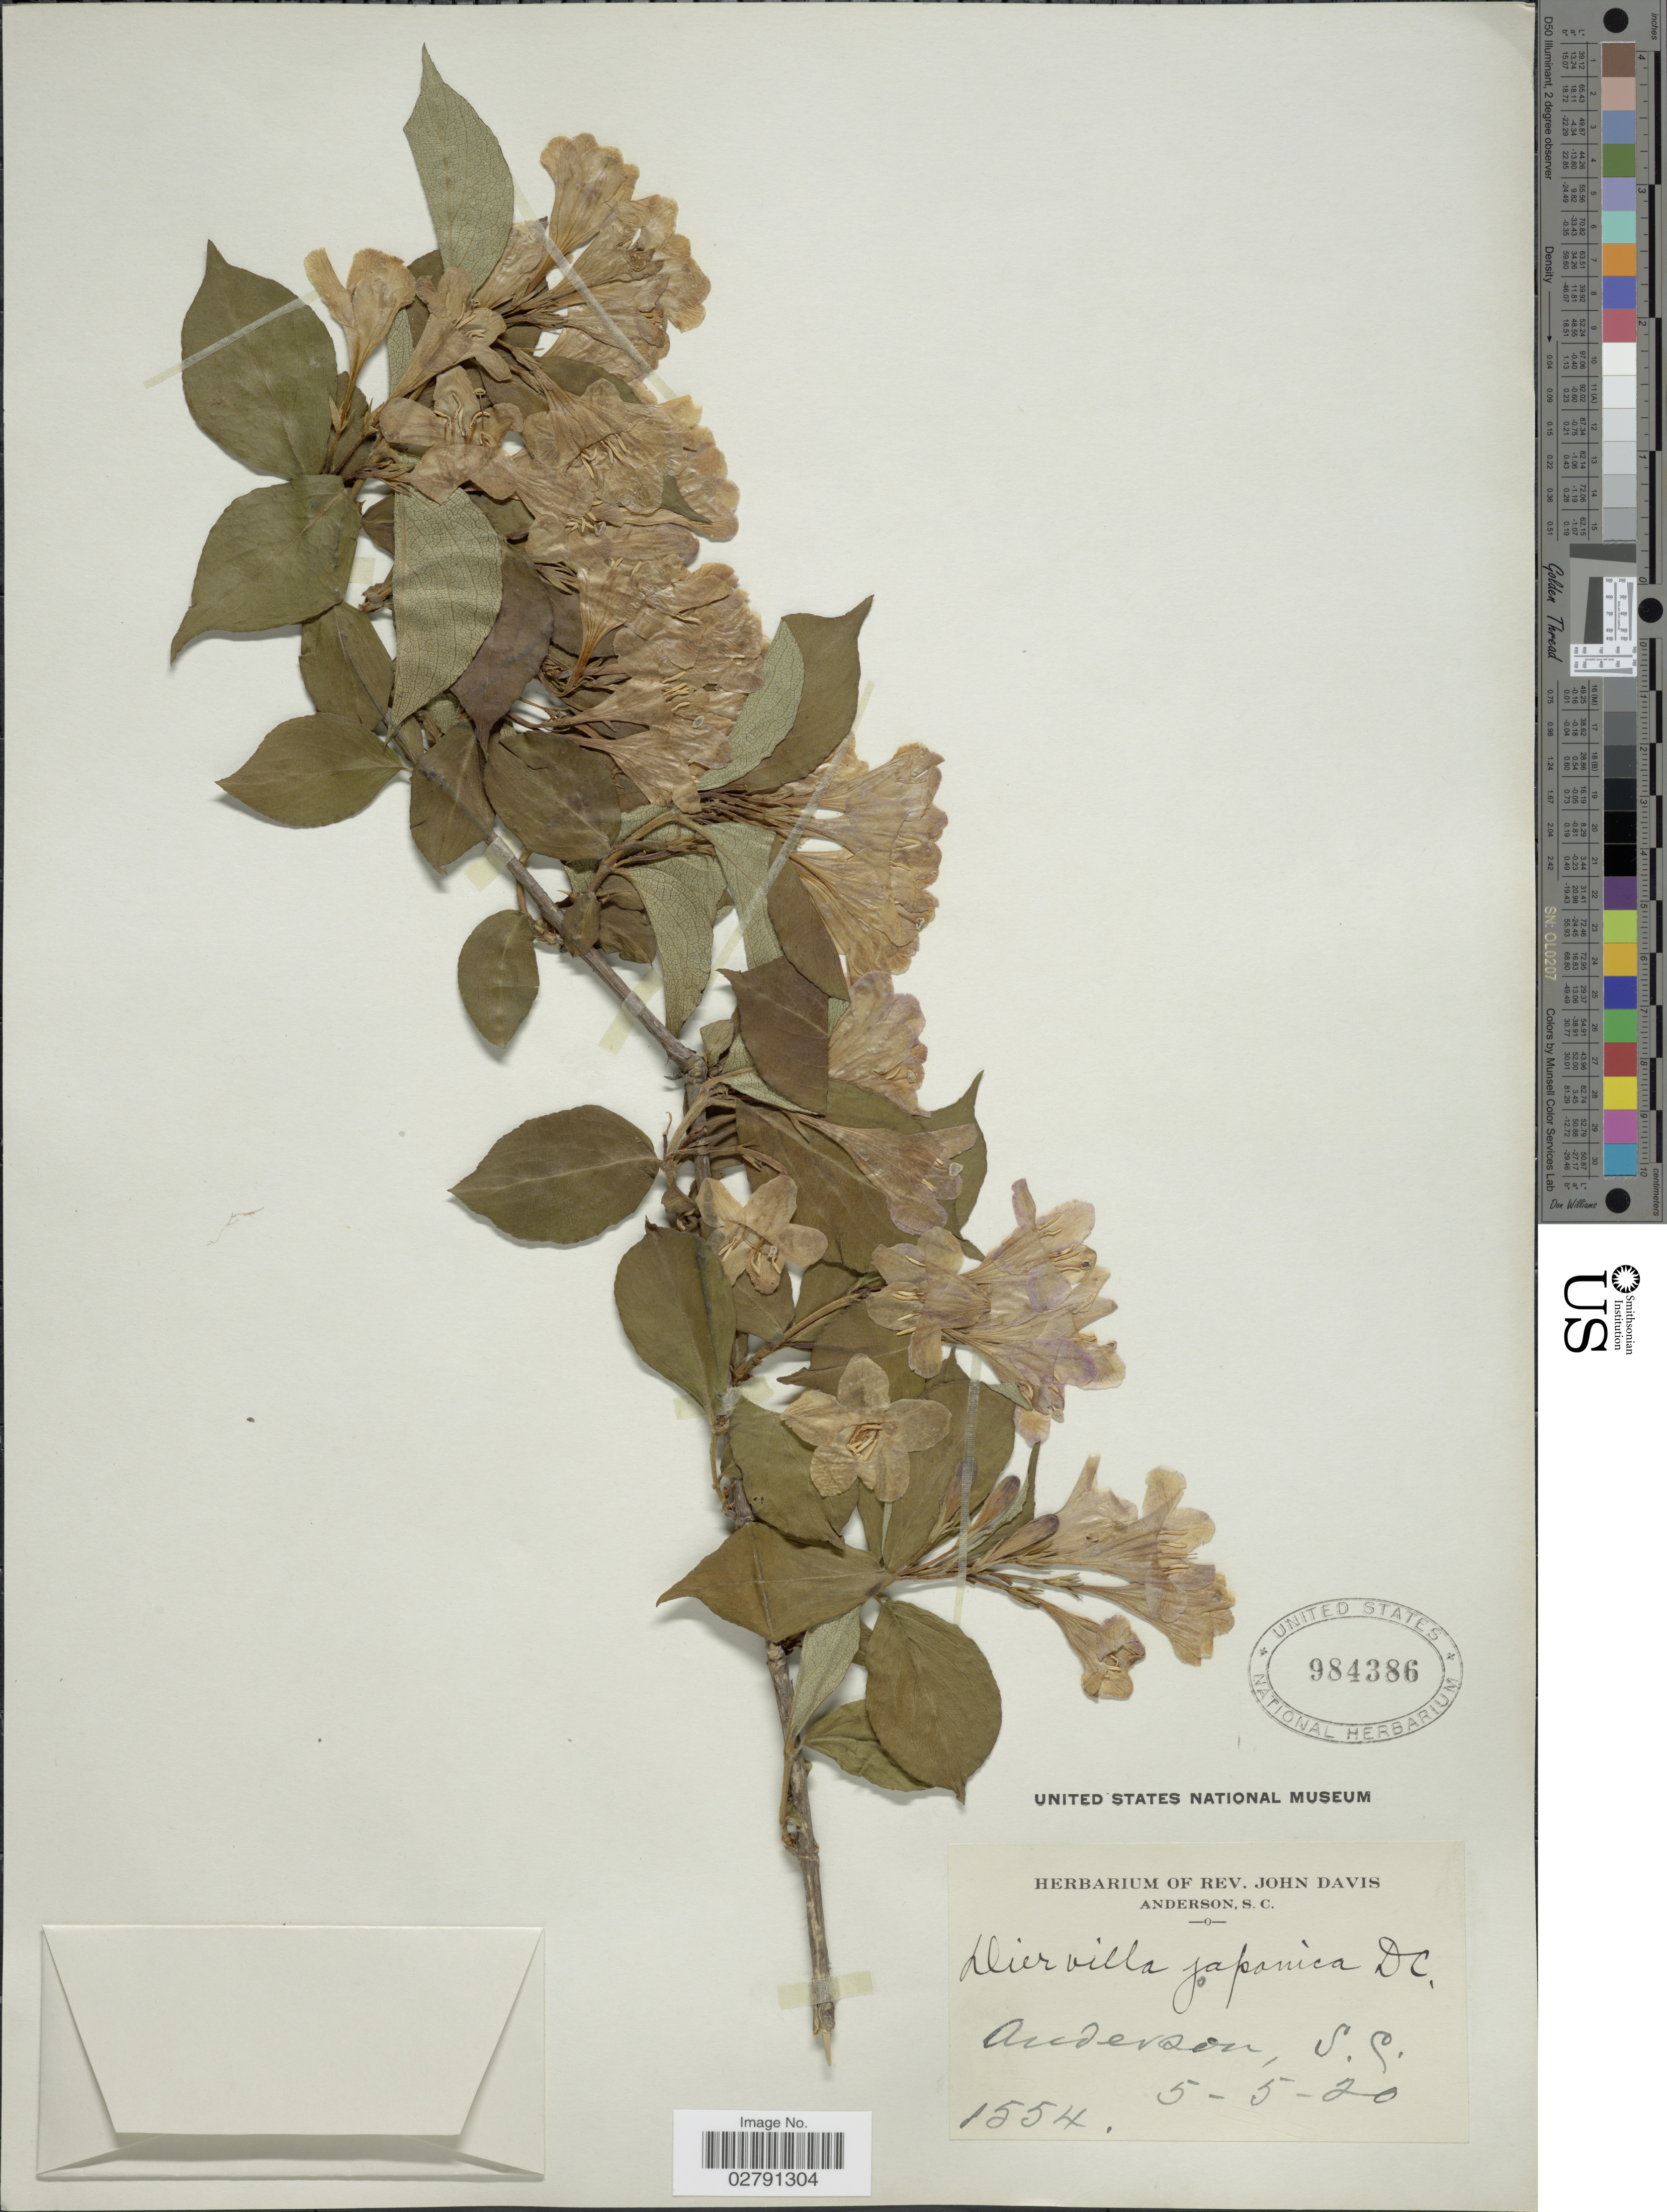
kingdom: Plantae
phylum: Tracheophyta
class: Magnoliopsida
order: Dipsacales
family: Caprifoliaceae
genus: Diervilla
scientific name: Diervilla japonica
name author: (Thunb.) DC.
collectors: J. Davis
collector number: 1554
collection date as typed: Transcribed d/m/y: 5/5/20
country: United States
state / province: South Carolina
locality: Anderson.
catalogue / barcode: US 984386